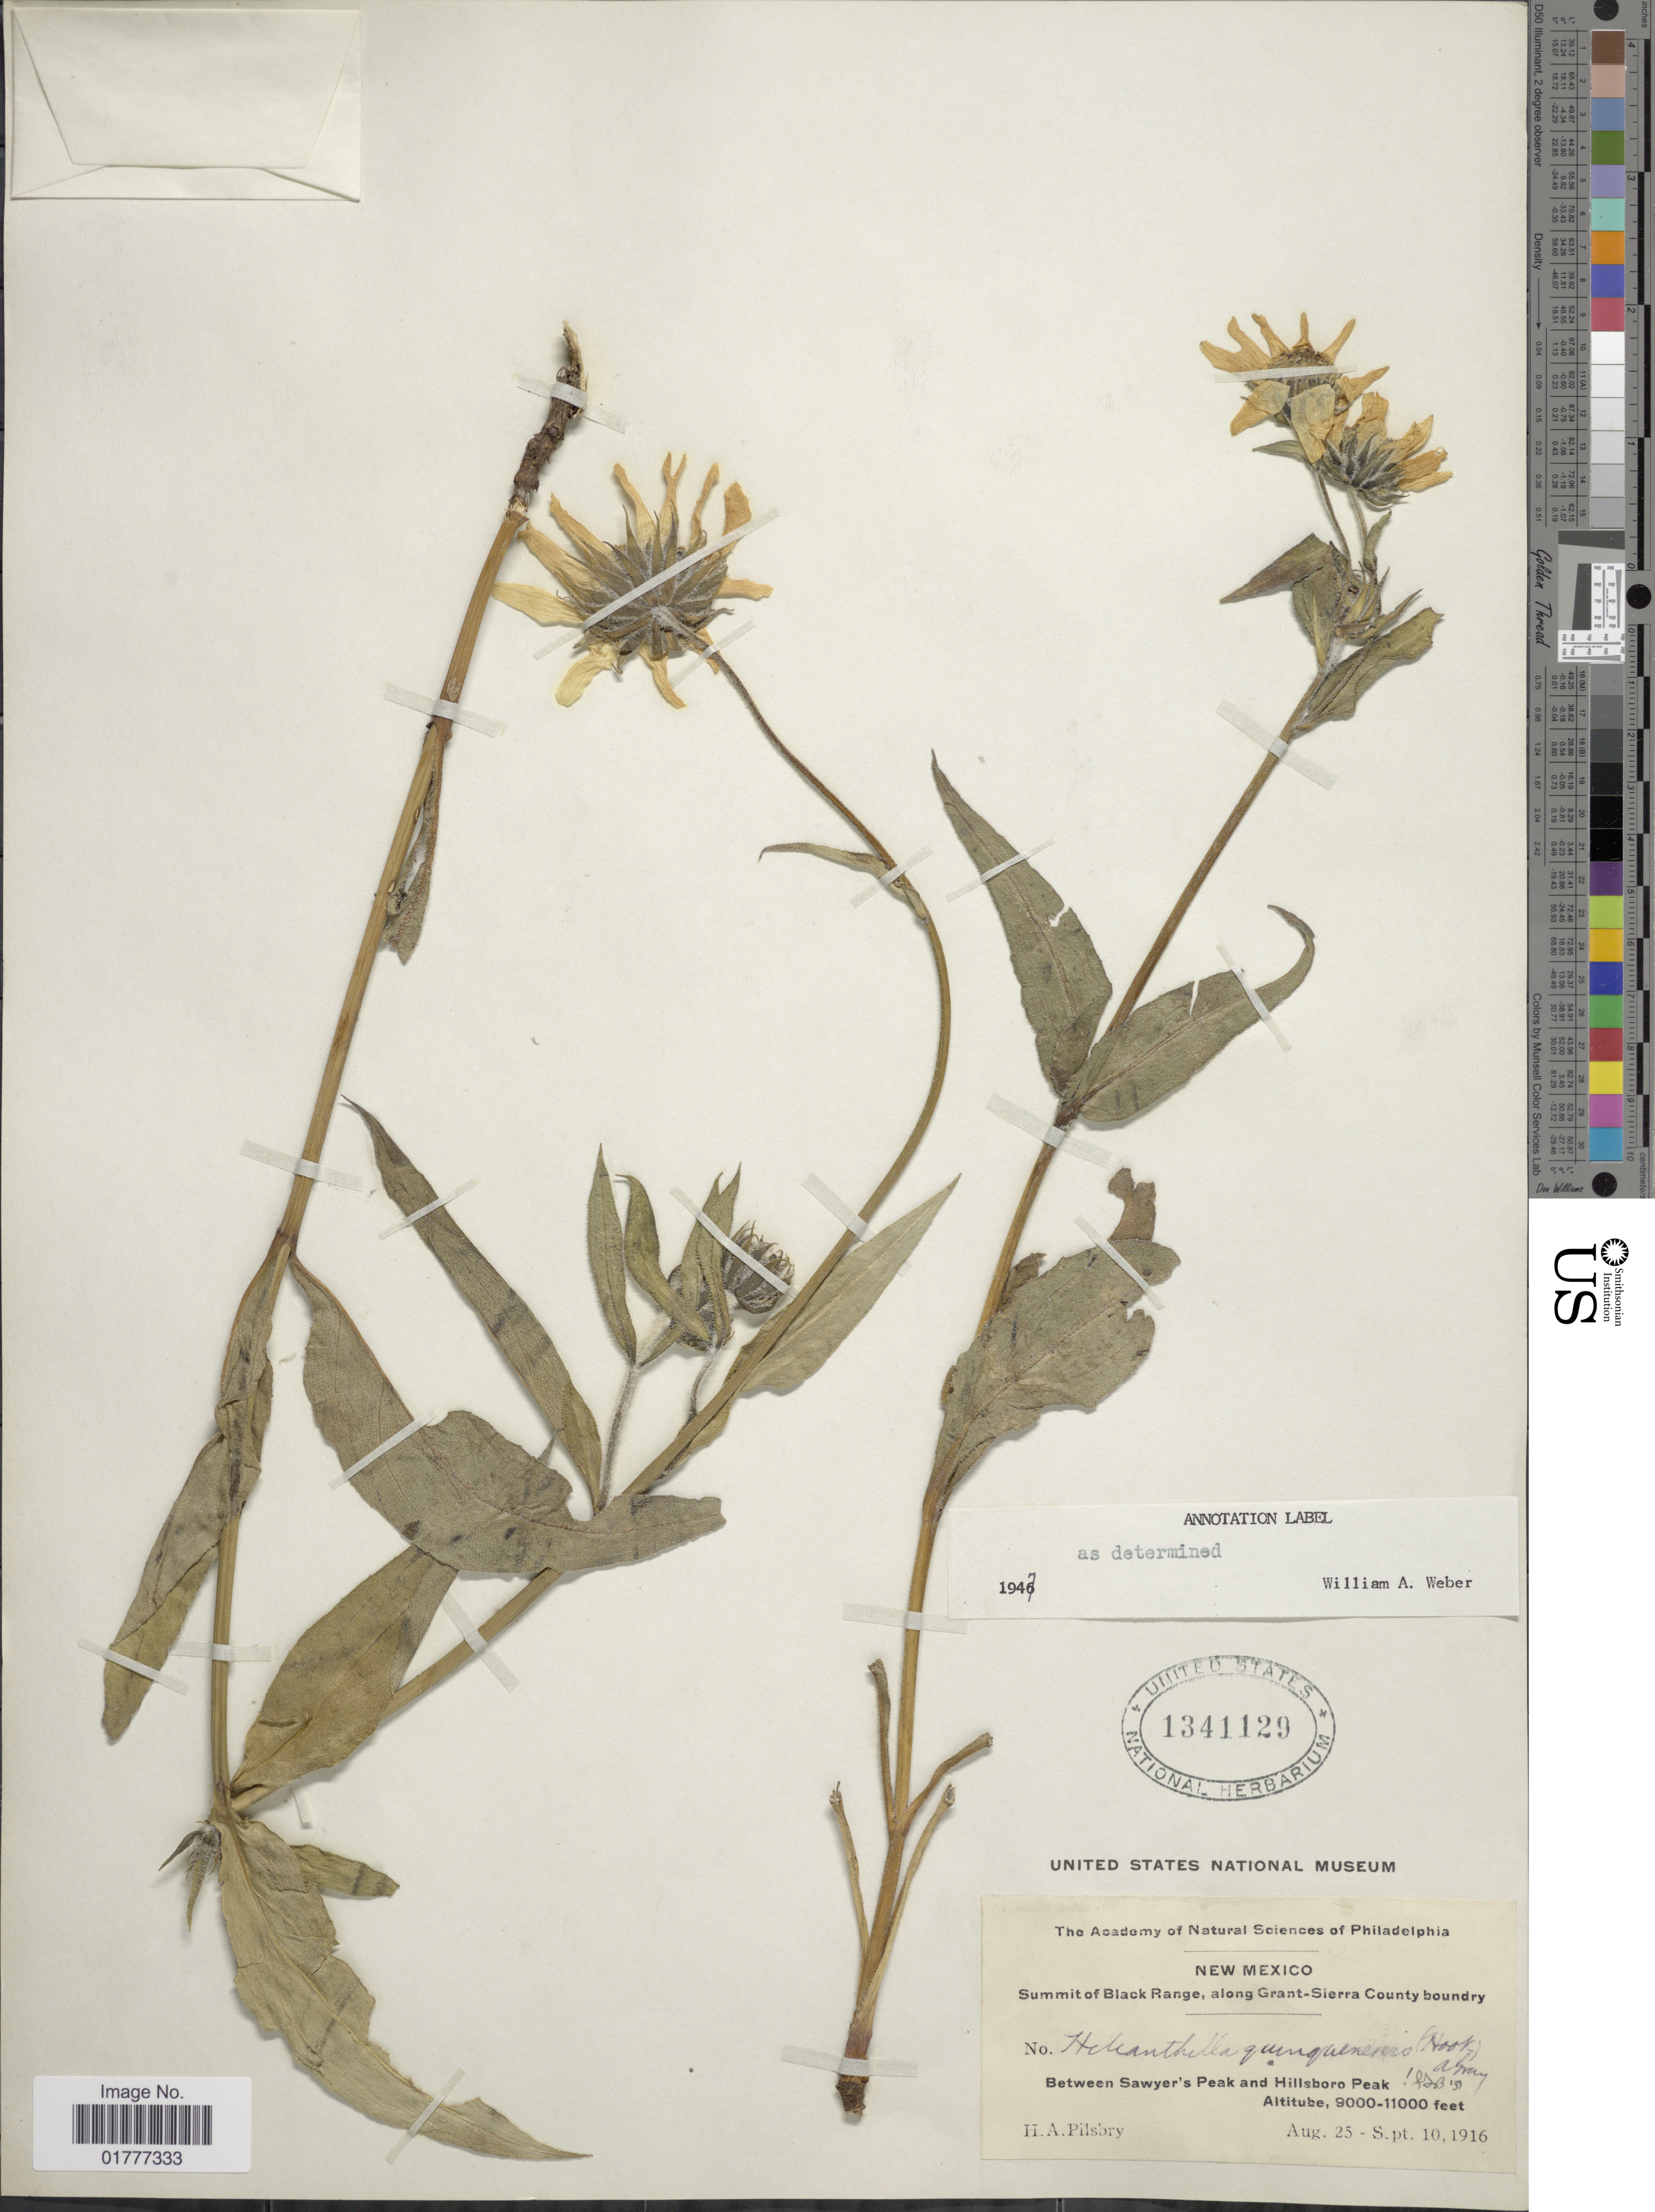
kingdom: Plantae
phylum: Tracheophyta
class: Magnoliopsida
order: Asterales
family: Asteraceae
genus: Helianthella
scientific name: Helianthella quinquenervis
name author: (Hook.) A. Gray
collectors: H. Pilsbry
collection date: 1916-08-25/1916-09-10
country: United States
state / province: New Mexico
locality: Between Sawyer's Peak and Hillsboro Peak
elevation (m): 2743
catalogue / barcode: US 1341129